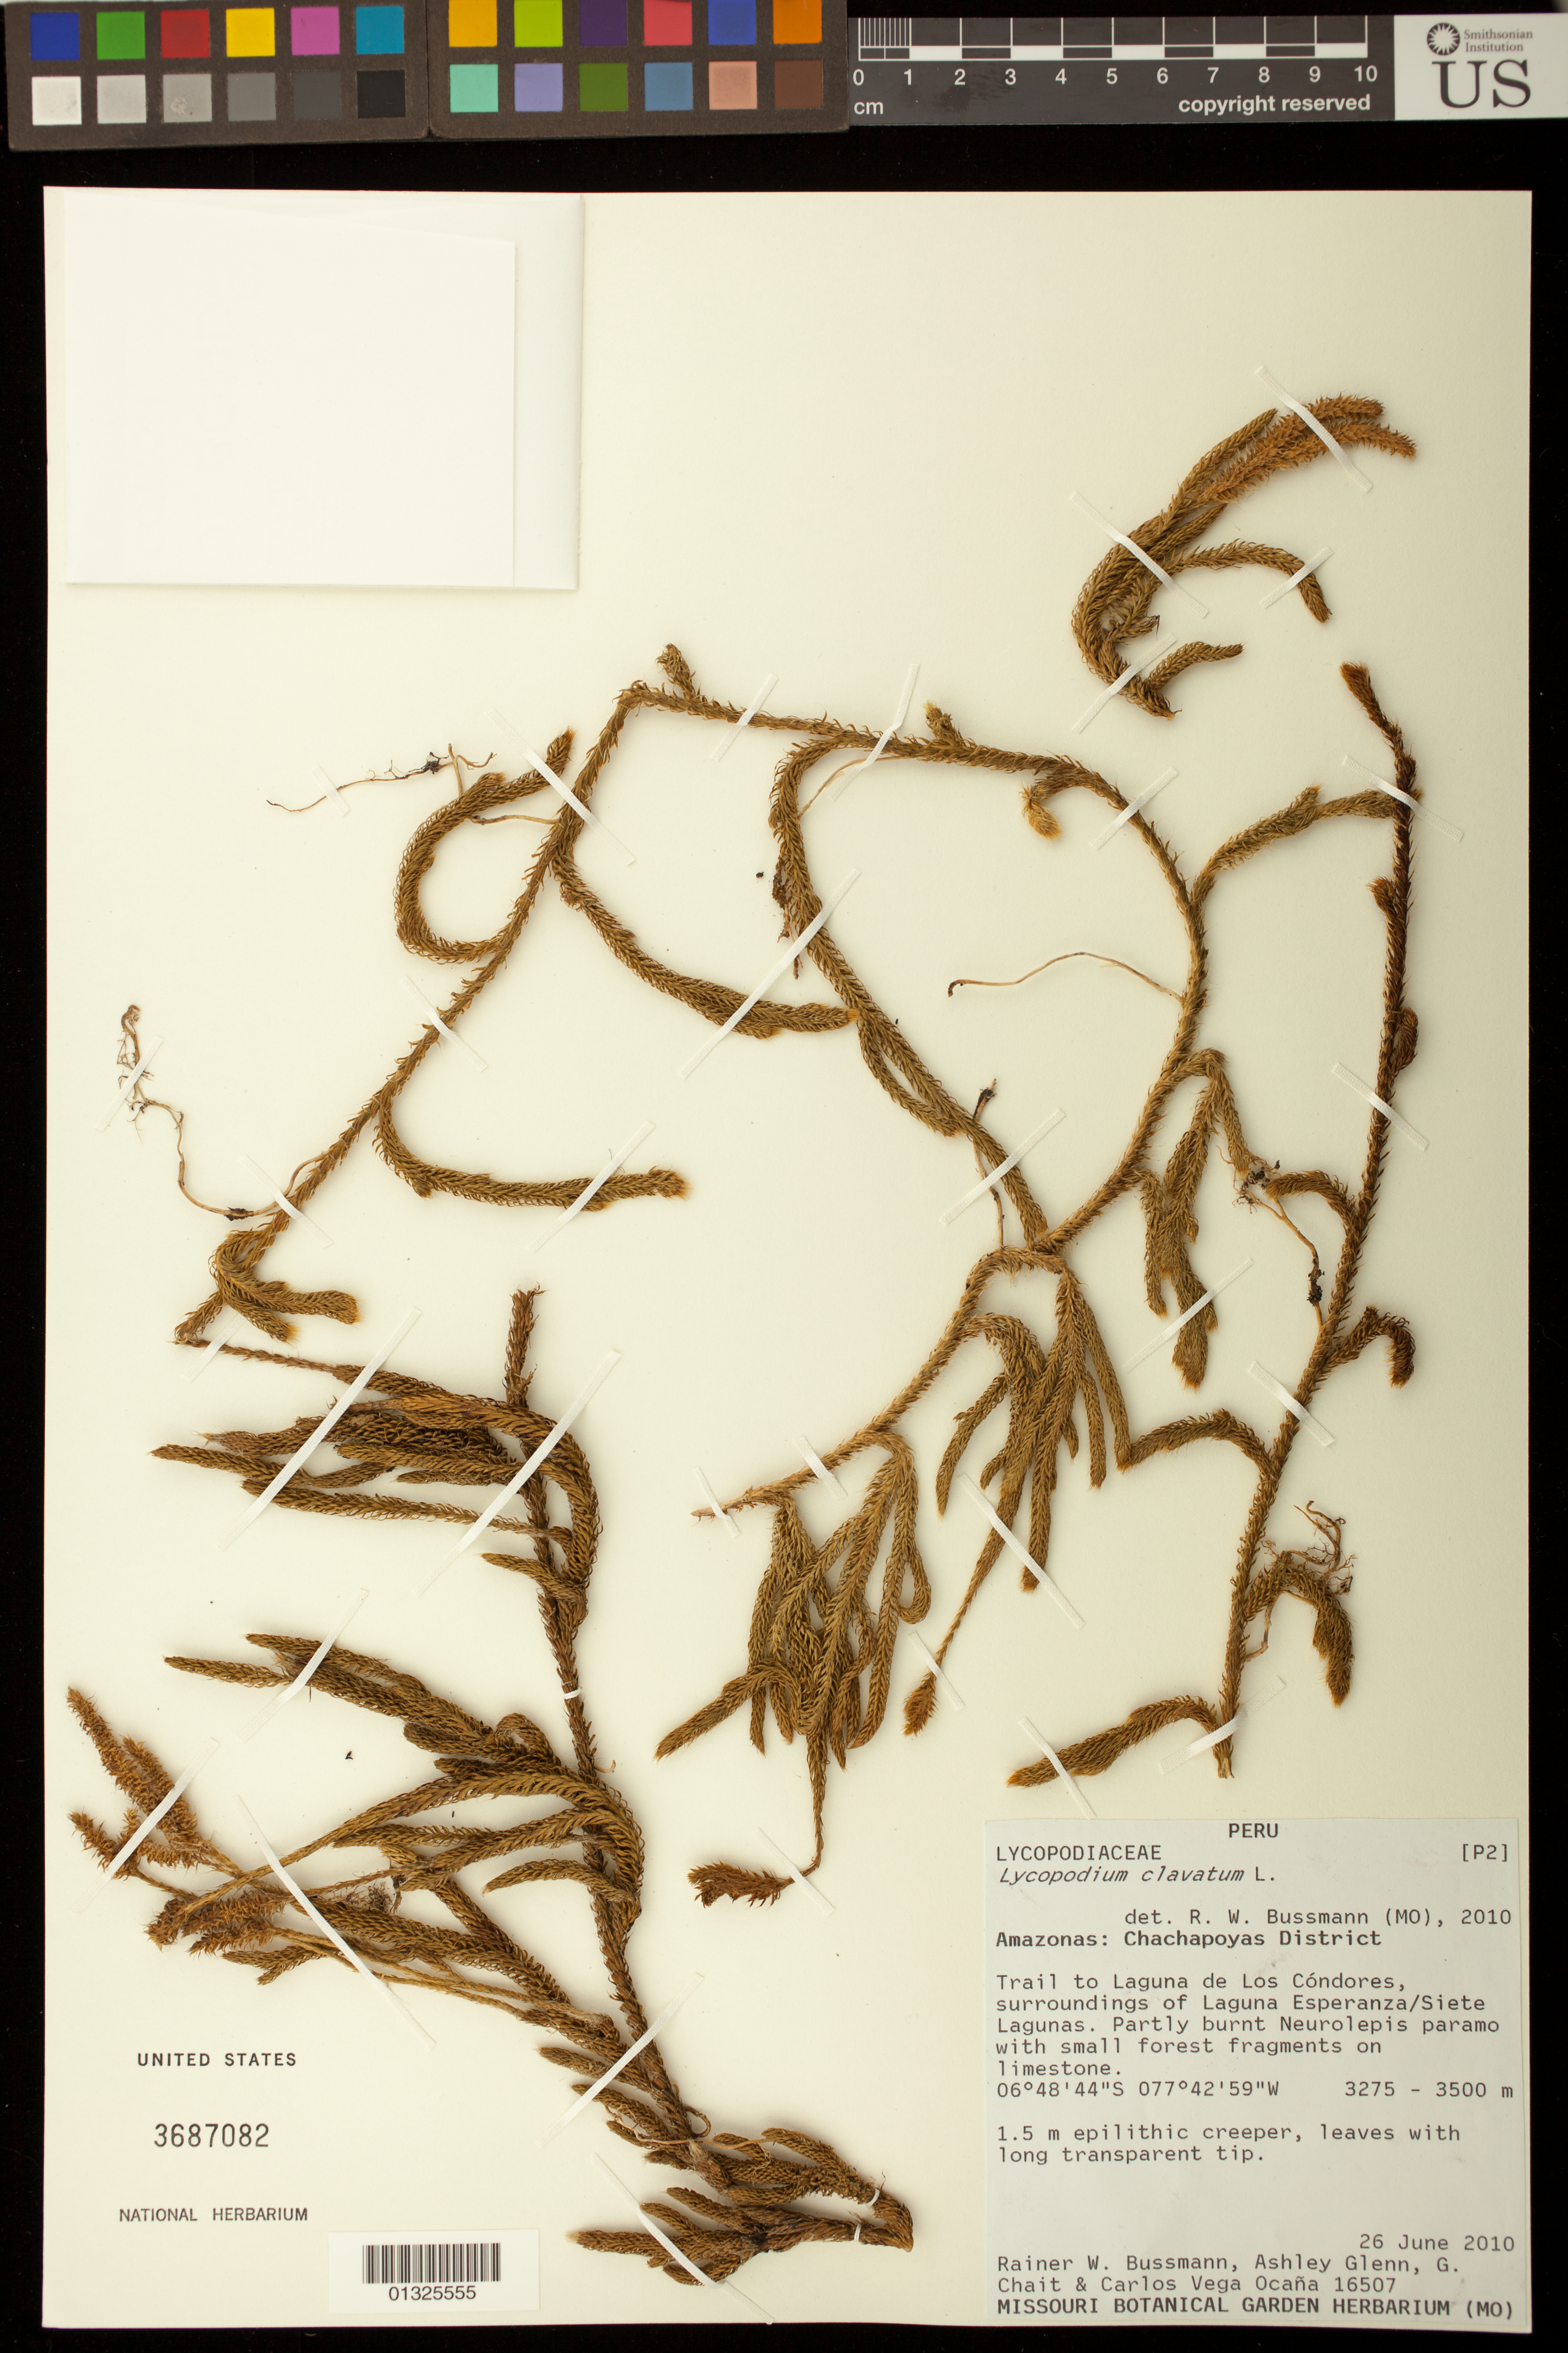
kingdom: Plantae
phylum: Tracheophyta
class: Lycopodiopsida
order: Lycopodiales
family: Lycopodiaceae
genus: Lycopodium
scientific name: Lycopodium clavatum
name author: L.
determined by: Bussmann, R. W.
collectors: R. W. Bussmann, A. Glenn, G. Chait & C. Vega Ocaña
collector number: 16507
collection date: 2010-06-26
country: Peru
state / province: Amazonas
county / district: Chachapoyas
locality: Trail to Laguna de Los Condores, surrounding of Laguna Esperanza/Siete Lagunas.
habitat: Parly burnt Neurolepis paramo with small forest fragments on limestone.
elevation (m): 3275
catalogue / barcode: US 3687082